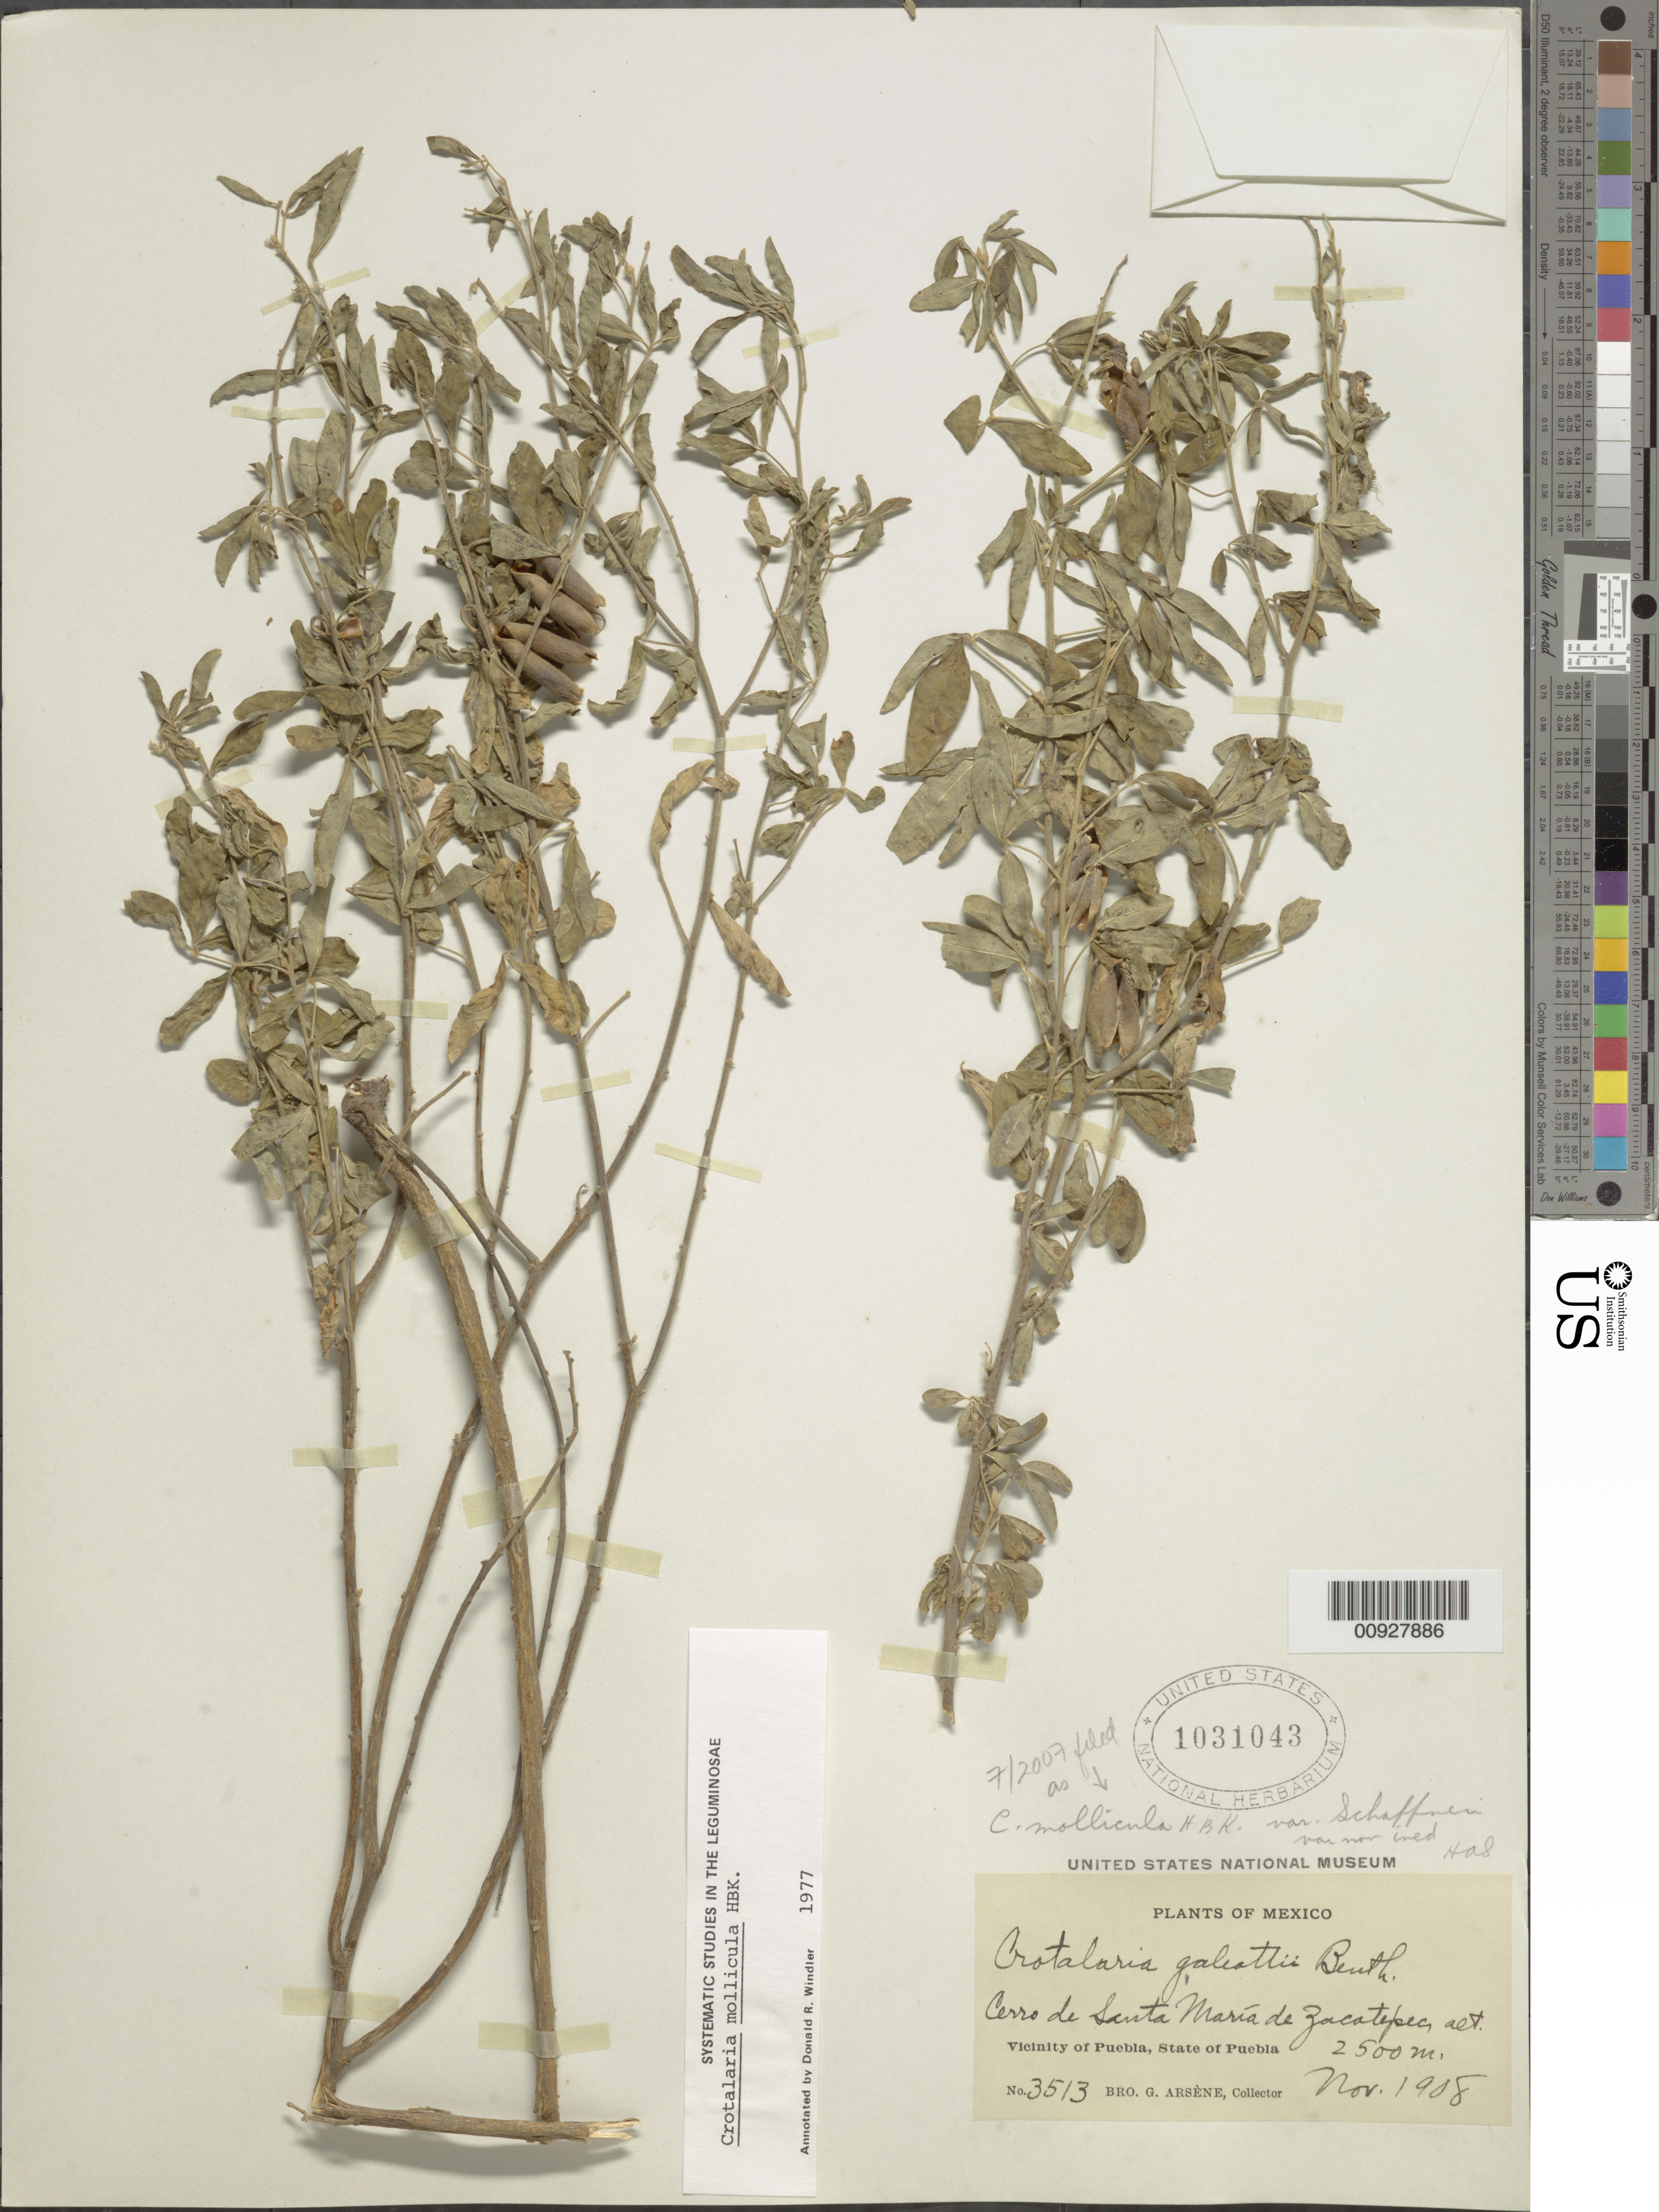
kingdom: Plantae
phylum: Tracheophyta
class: Magnoliopsida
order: Fabales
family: Fabaceae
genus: Crotalaria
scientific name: Crotalaria mollicula var. schaffneri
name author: H. Senn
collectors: Bro. G. Arsène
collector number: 3513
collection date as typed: Nov 1908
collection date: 1908-11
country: Mexico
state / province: Puebla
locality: Cerro de Santa María de Zacatepec. Vicinity of Puebla, State of Puebla.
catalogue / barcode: US 1031043